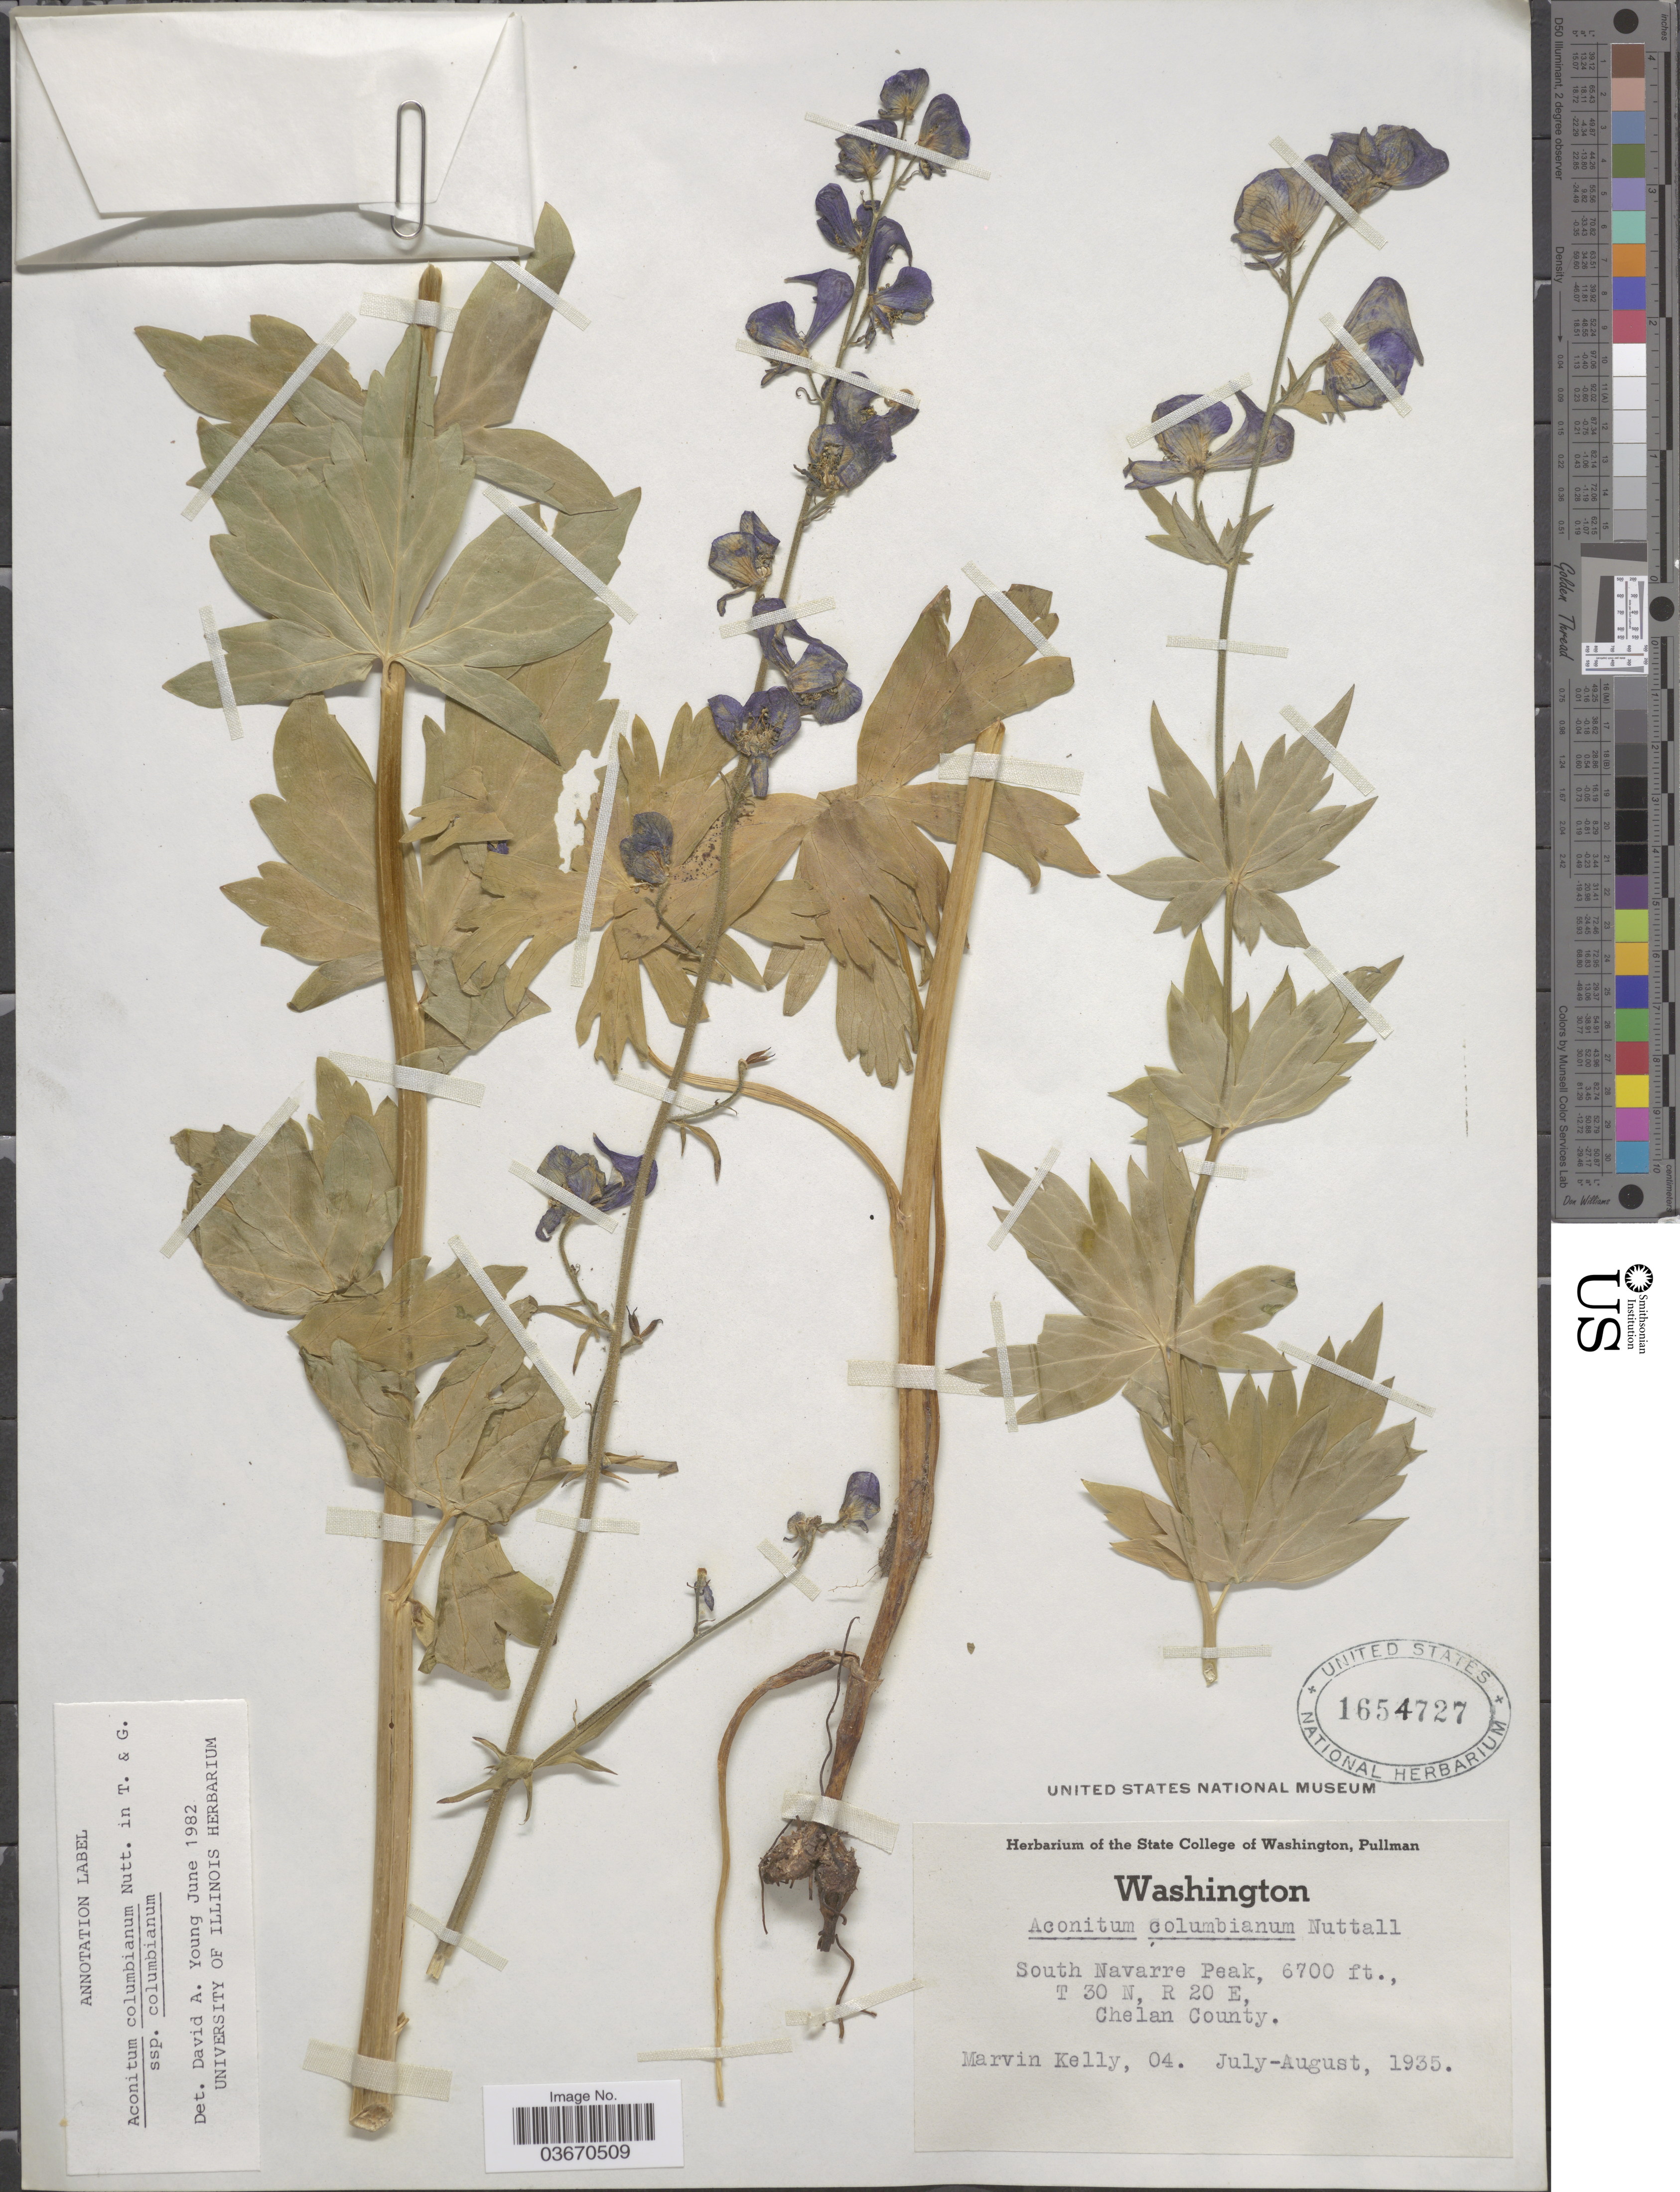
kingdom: Plantae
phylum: Tracheophyta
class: Magnoliopsida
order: Ranunculales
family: Ranunculaceae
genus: Aconitum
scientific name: Aconitum columbianum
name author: Nutt.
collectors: M. Kelly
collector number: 04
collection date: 1935-07/1935-08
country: United States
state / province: Washington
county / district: Chelan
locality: South Navarre Peak. T 30 N, R 20 E, Chelan County.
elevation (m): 2042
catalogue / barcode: US 1654727